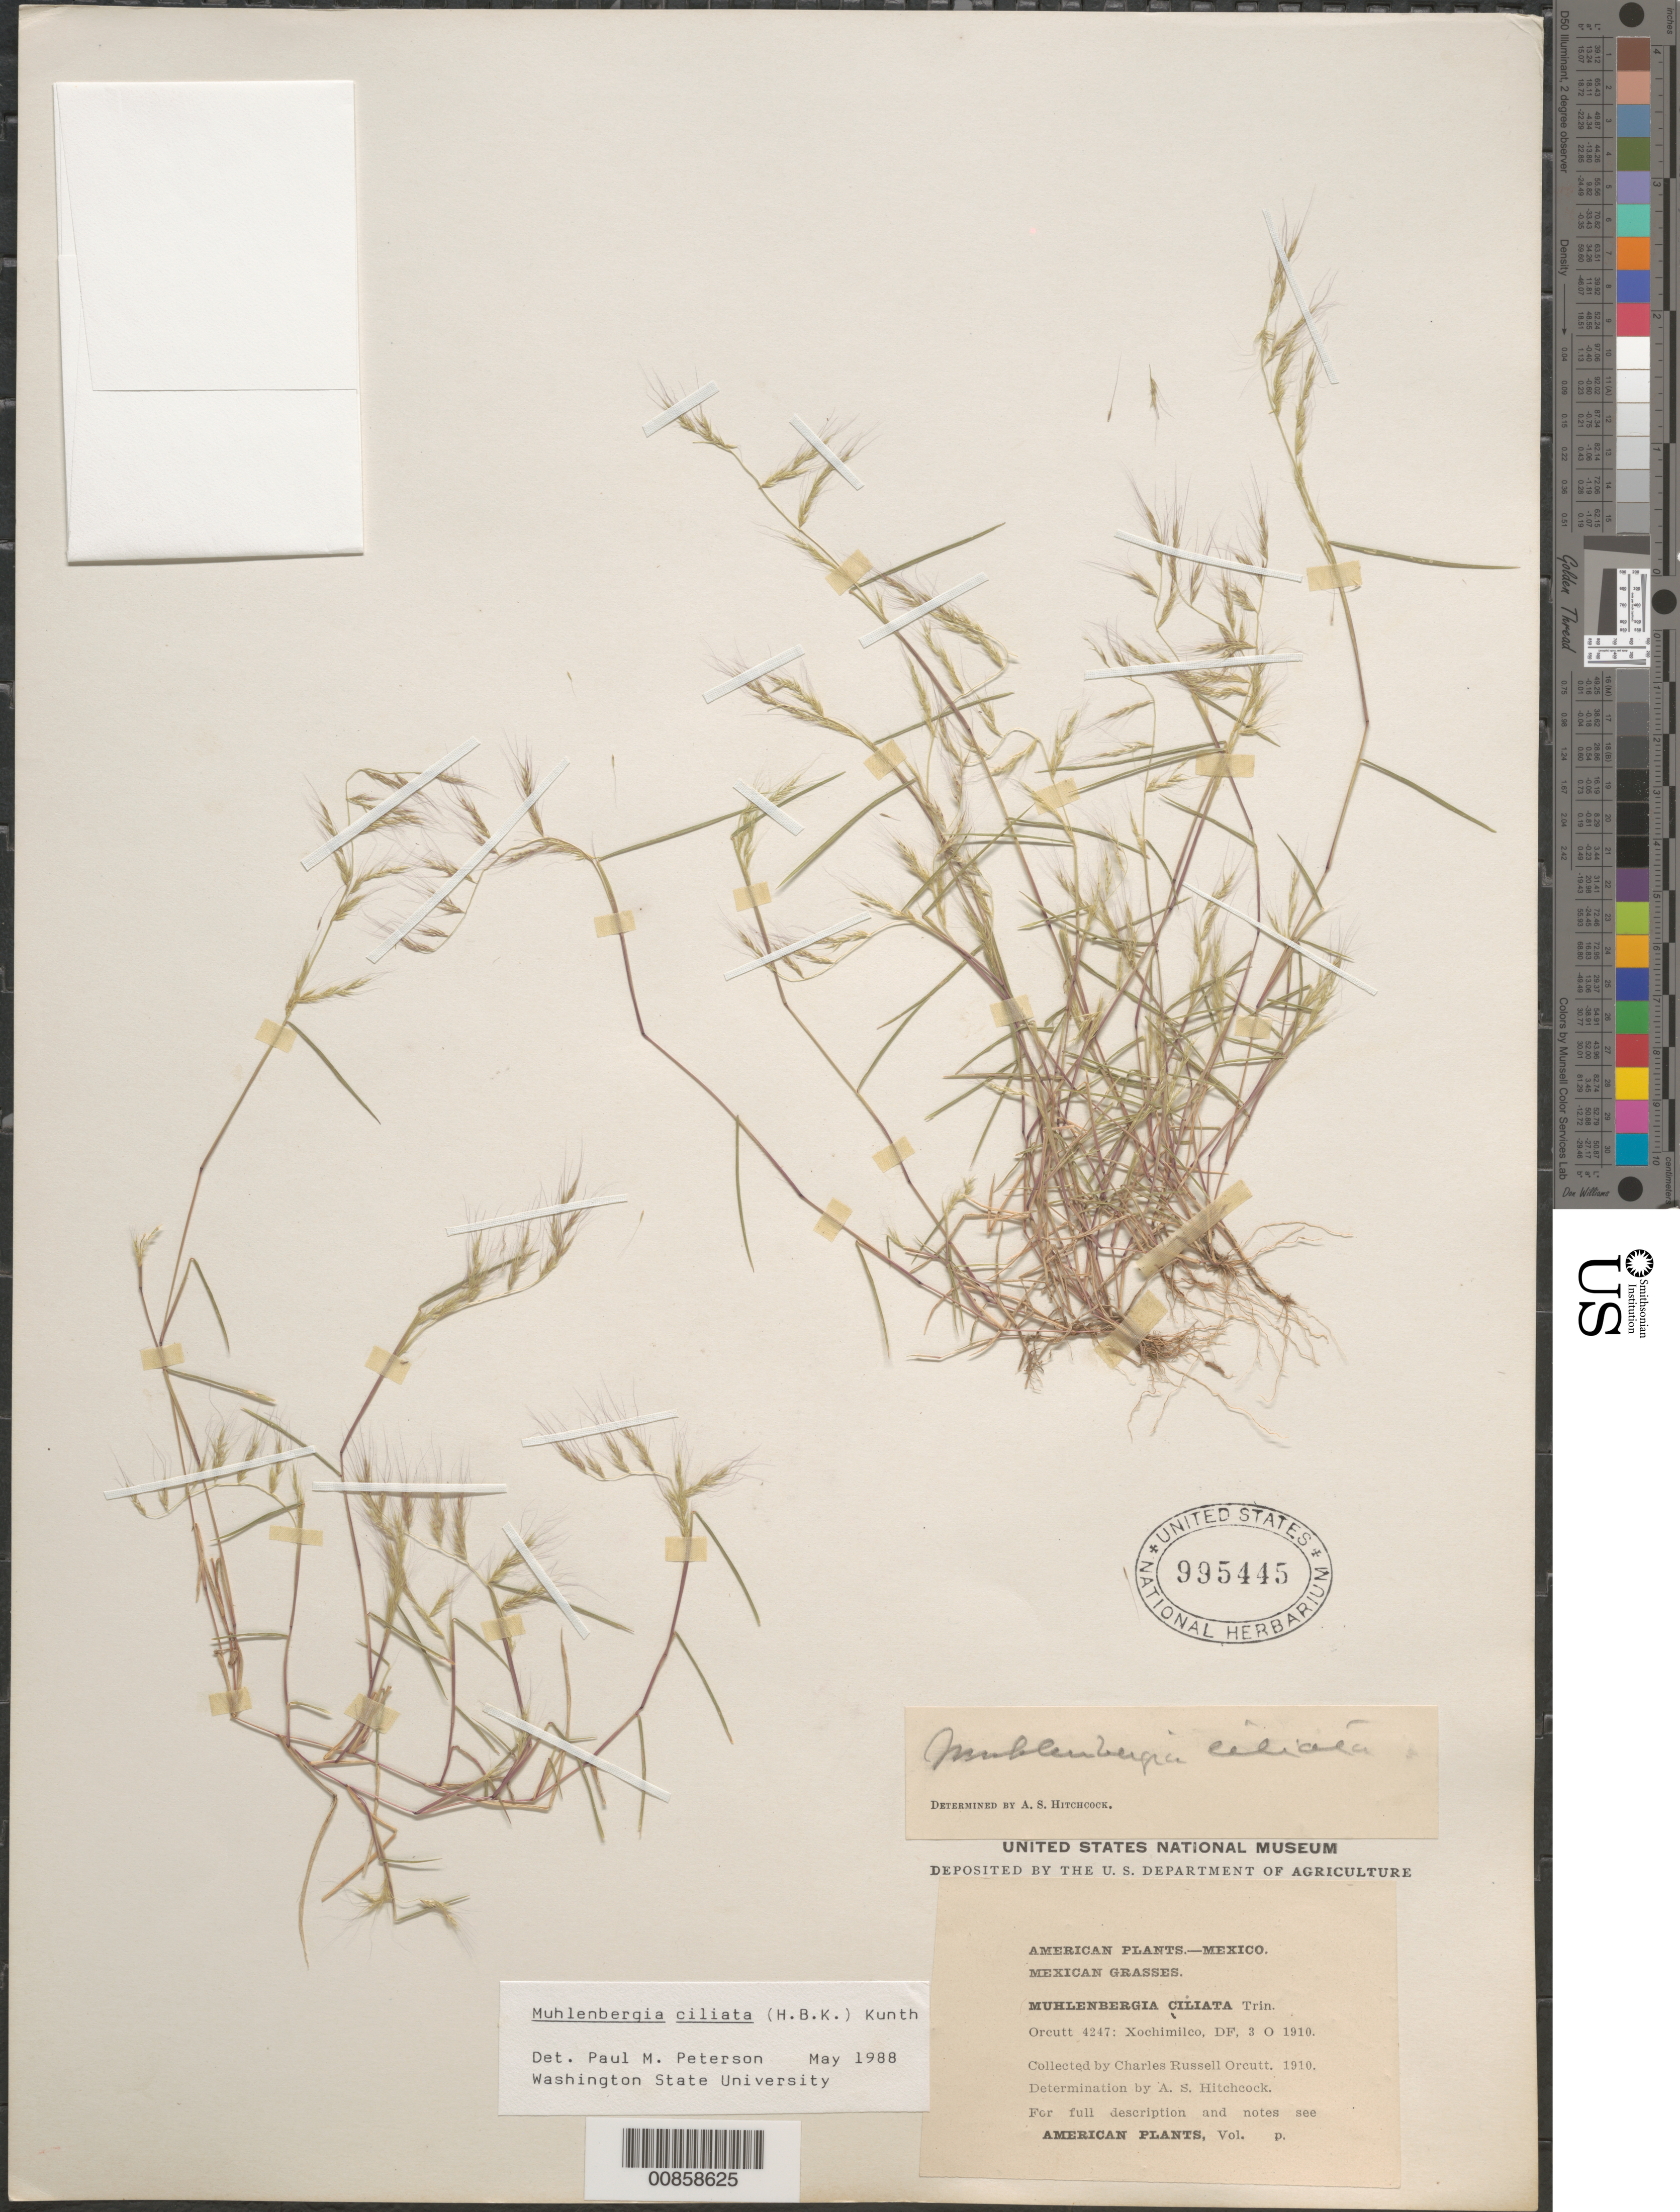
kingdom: Plantae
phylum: Tracheophyta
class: Liliopsida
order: Poales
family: Poaceae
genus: Muhlenbergia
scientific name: Muhlenbergia ciliata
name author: (Kunth) Trin.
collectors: C. R. Orcutt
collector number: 4247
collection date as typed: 03 Oct 1910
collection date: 1910-10-03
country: Mexico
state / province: Distrito Federal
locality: Xochimilco, D.F.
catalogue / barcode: US 995445